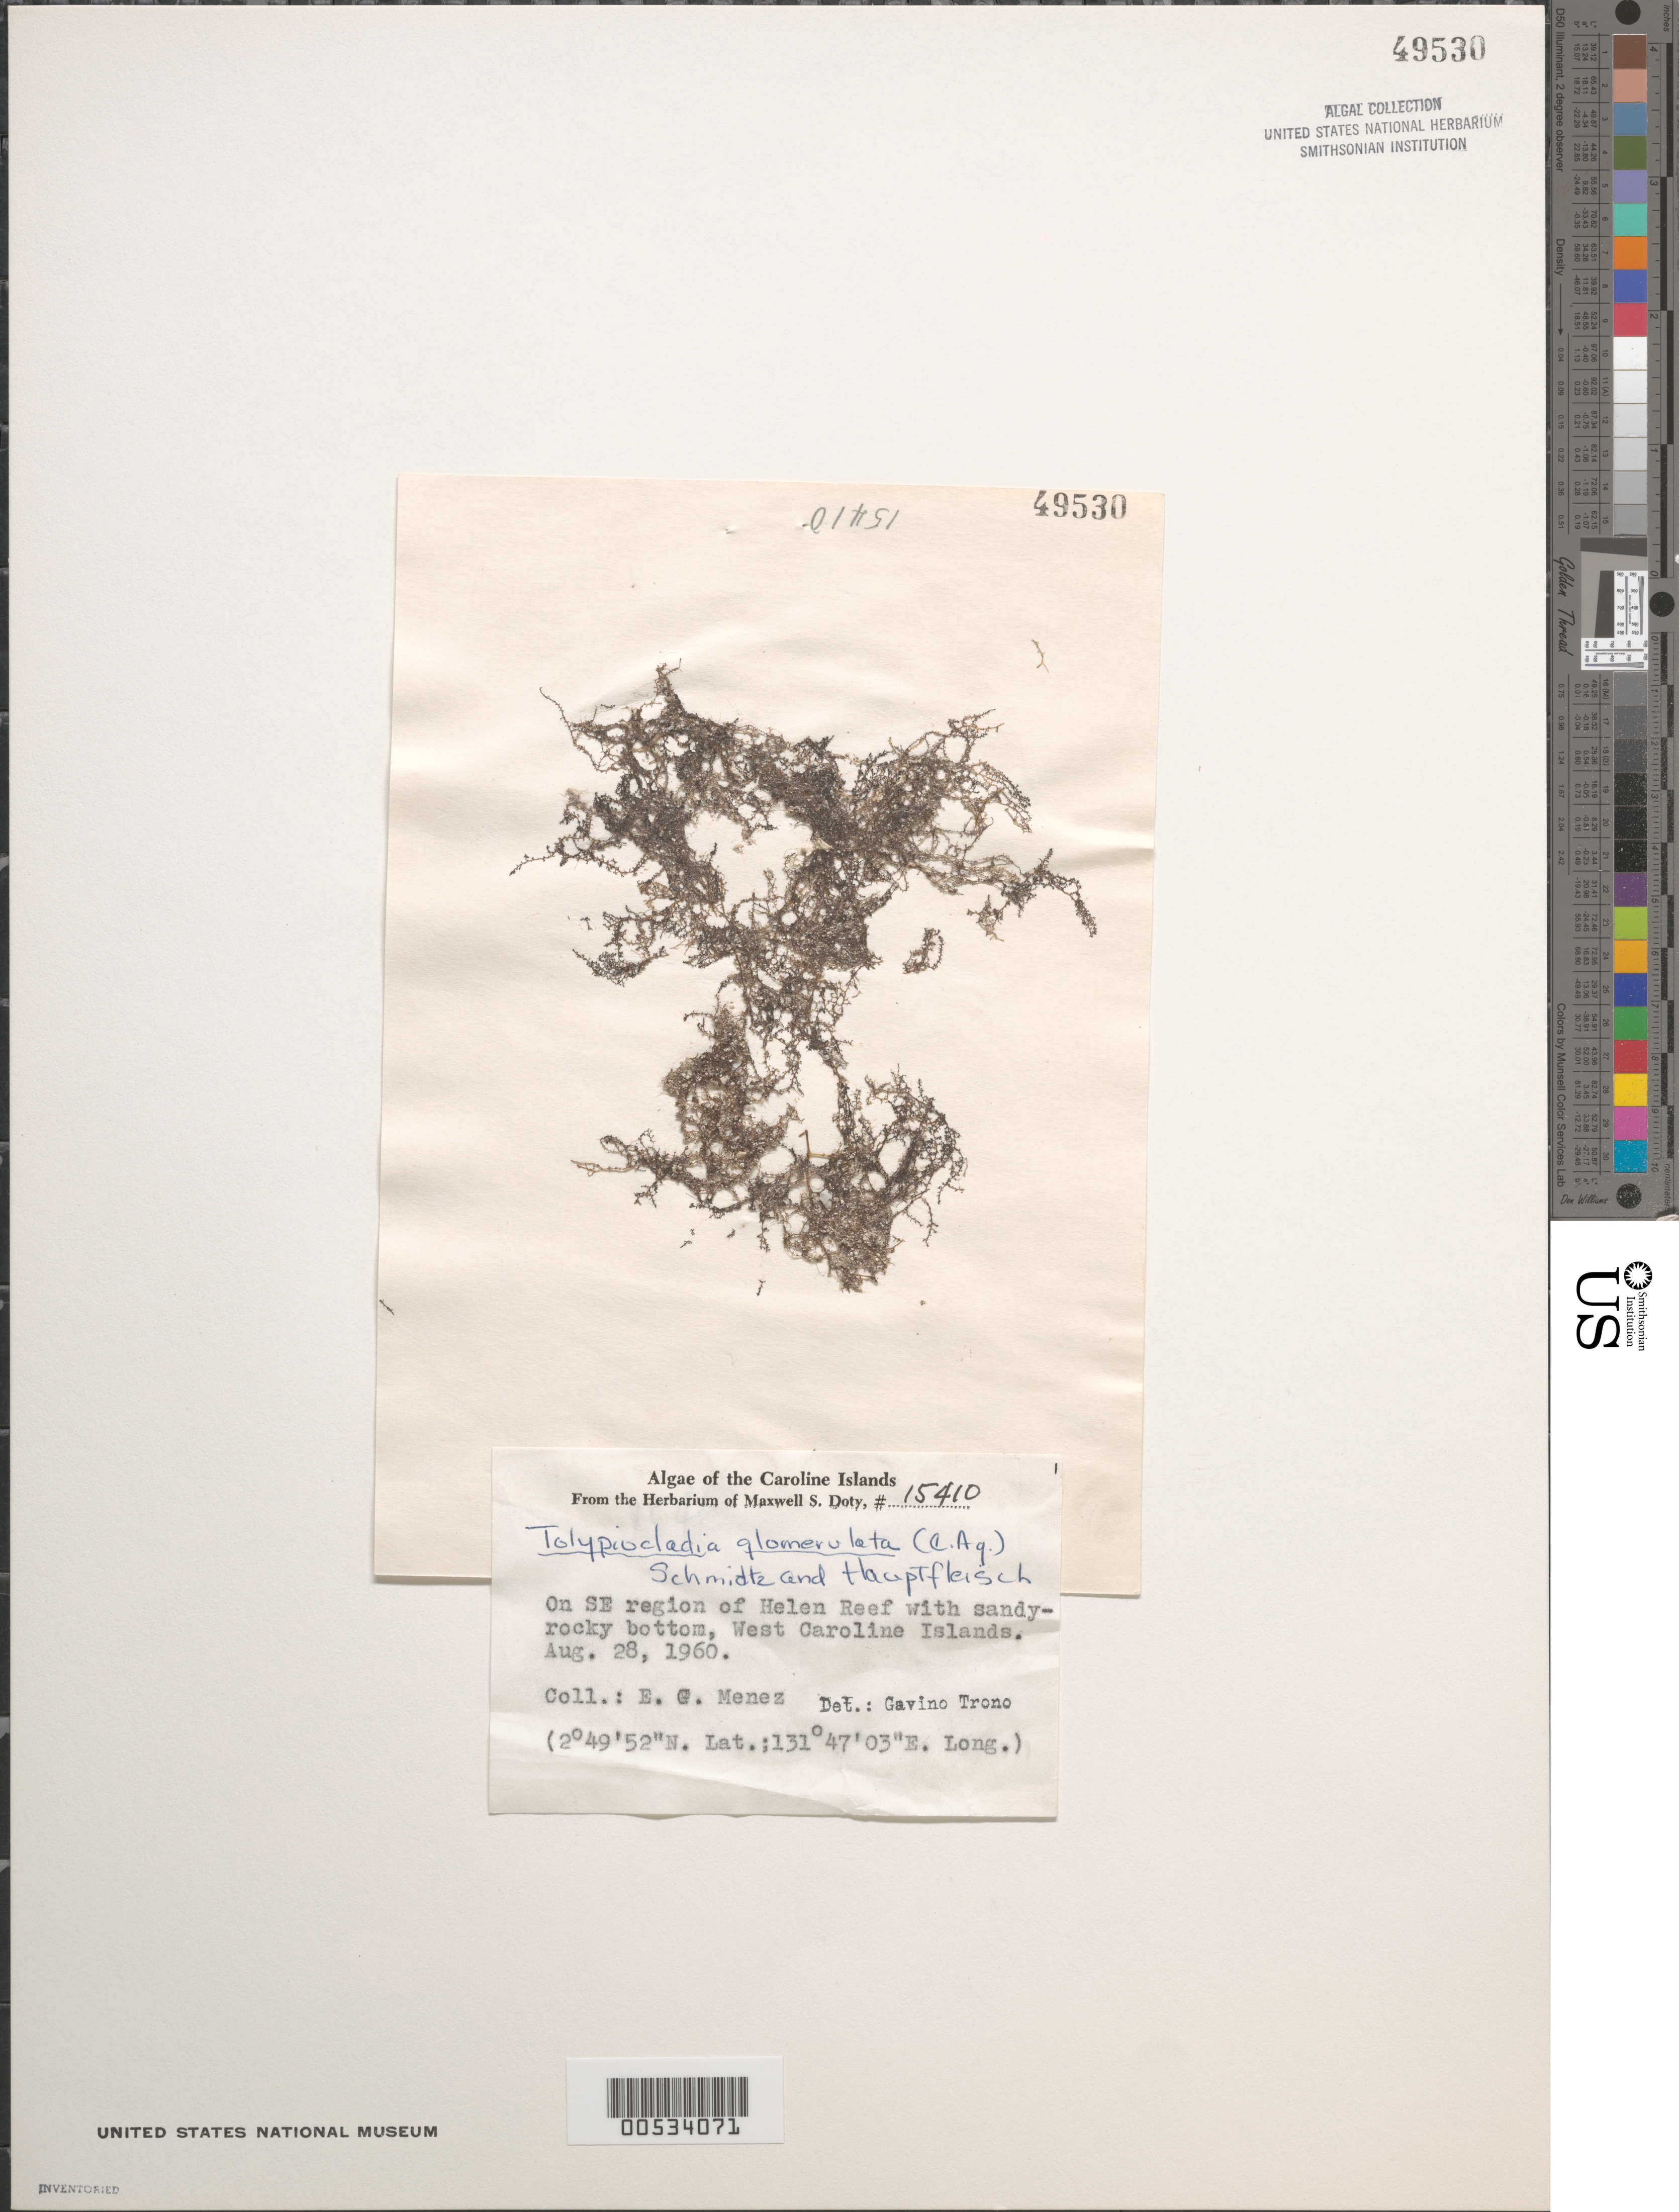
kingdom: Plantae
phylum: Rhodophyta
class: Florideophyceae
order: Ceramiales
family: Rhodomelaceae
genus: Tolypiocladia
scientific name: Tolypiocladia glomerulata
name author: (C. Agardh) F. Schmitz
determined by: Trono, Gavino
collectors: Meñez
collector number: MSD 15410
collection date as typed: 28 Aug 1960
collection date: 1960-08-28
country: Palau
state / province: Belau Outliers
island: Helen Atoll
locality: Helen Reef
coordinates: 2 49' 52" N, 131 47' 03" E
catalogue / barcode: US 49530